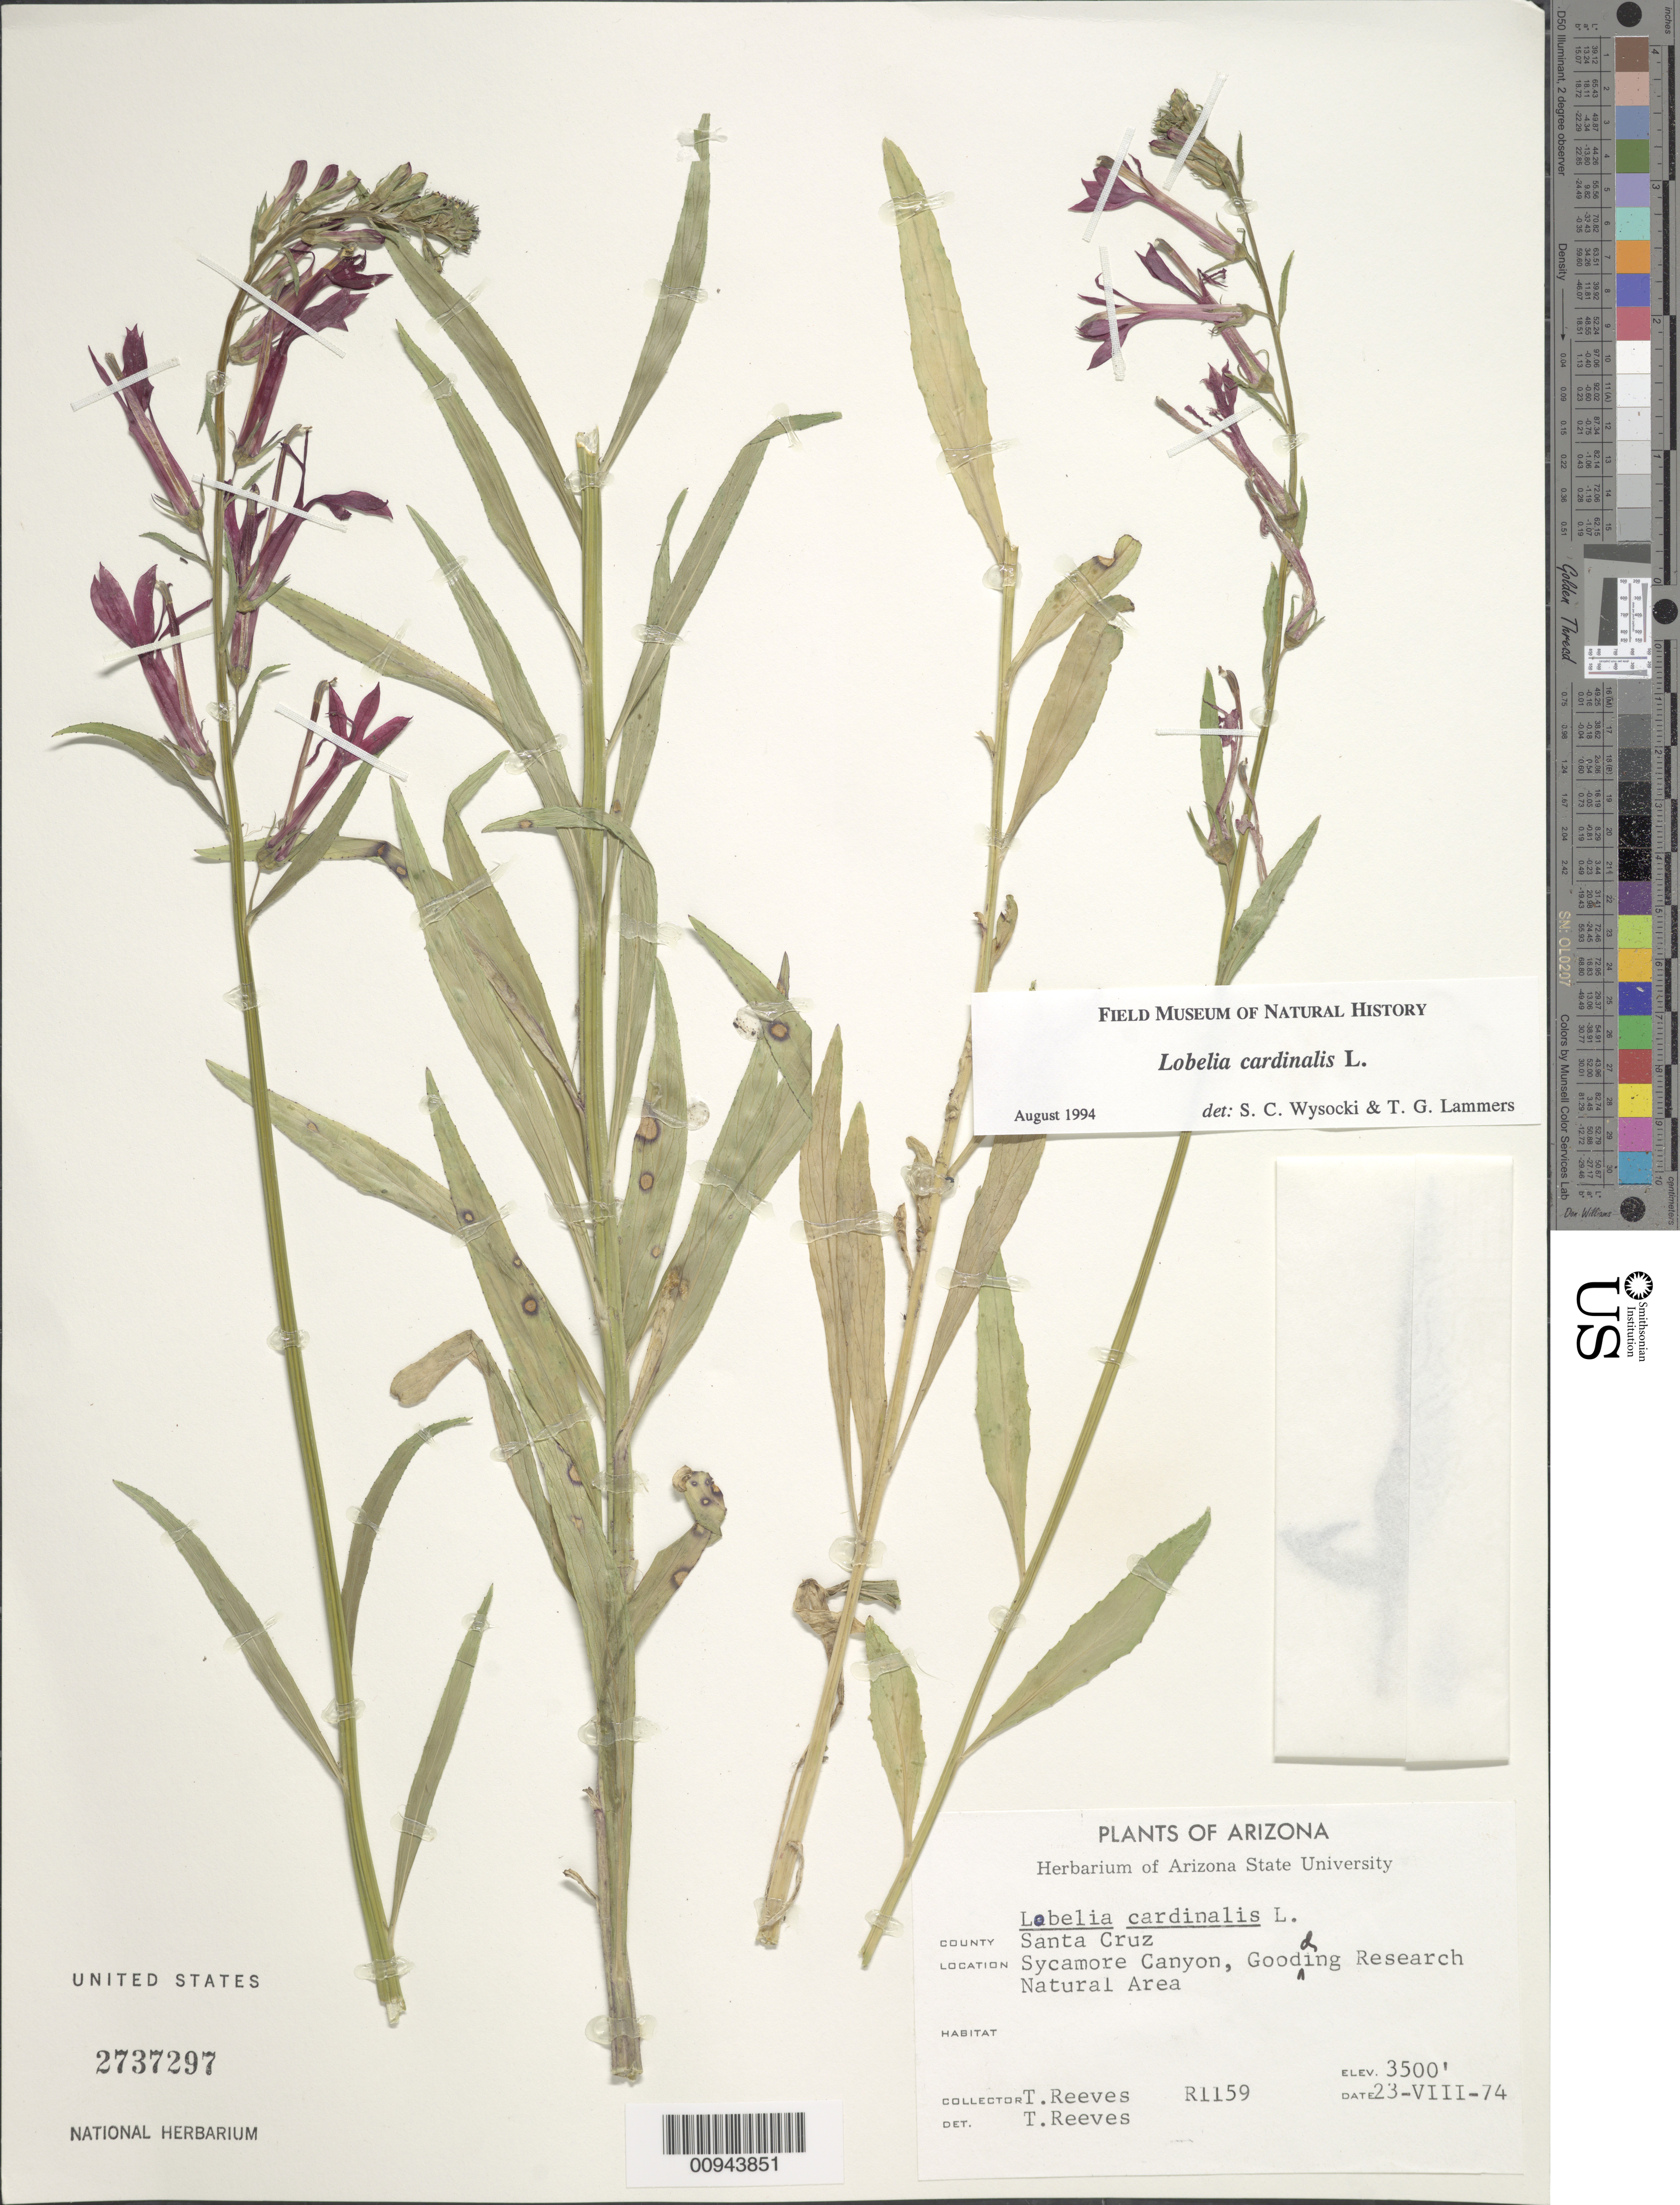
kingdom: Plantae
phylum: Tracheophyta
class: Magnoliopsida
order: Asterales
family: Campanulaceae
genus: Lobelia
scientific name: Lobelia cardinalis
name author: L.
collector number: R1159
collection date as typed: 23 Aug 1974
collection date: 1974-08-23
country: United States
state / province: Arizona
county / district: Santa Cruz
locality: Sycamore Canyon, Goodding Research Natural Area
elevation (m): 1372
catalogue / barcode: US 2737297